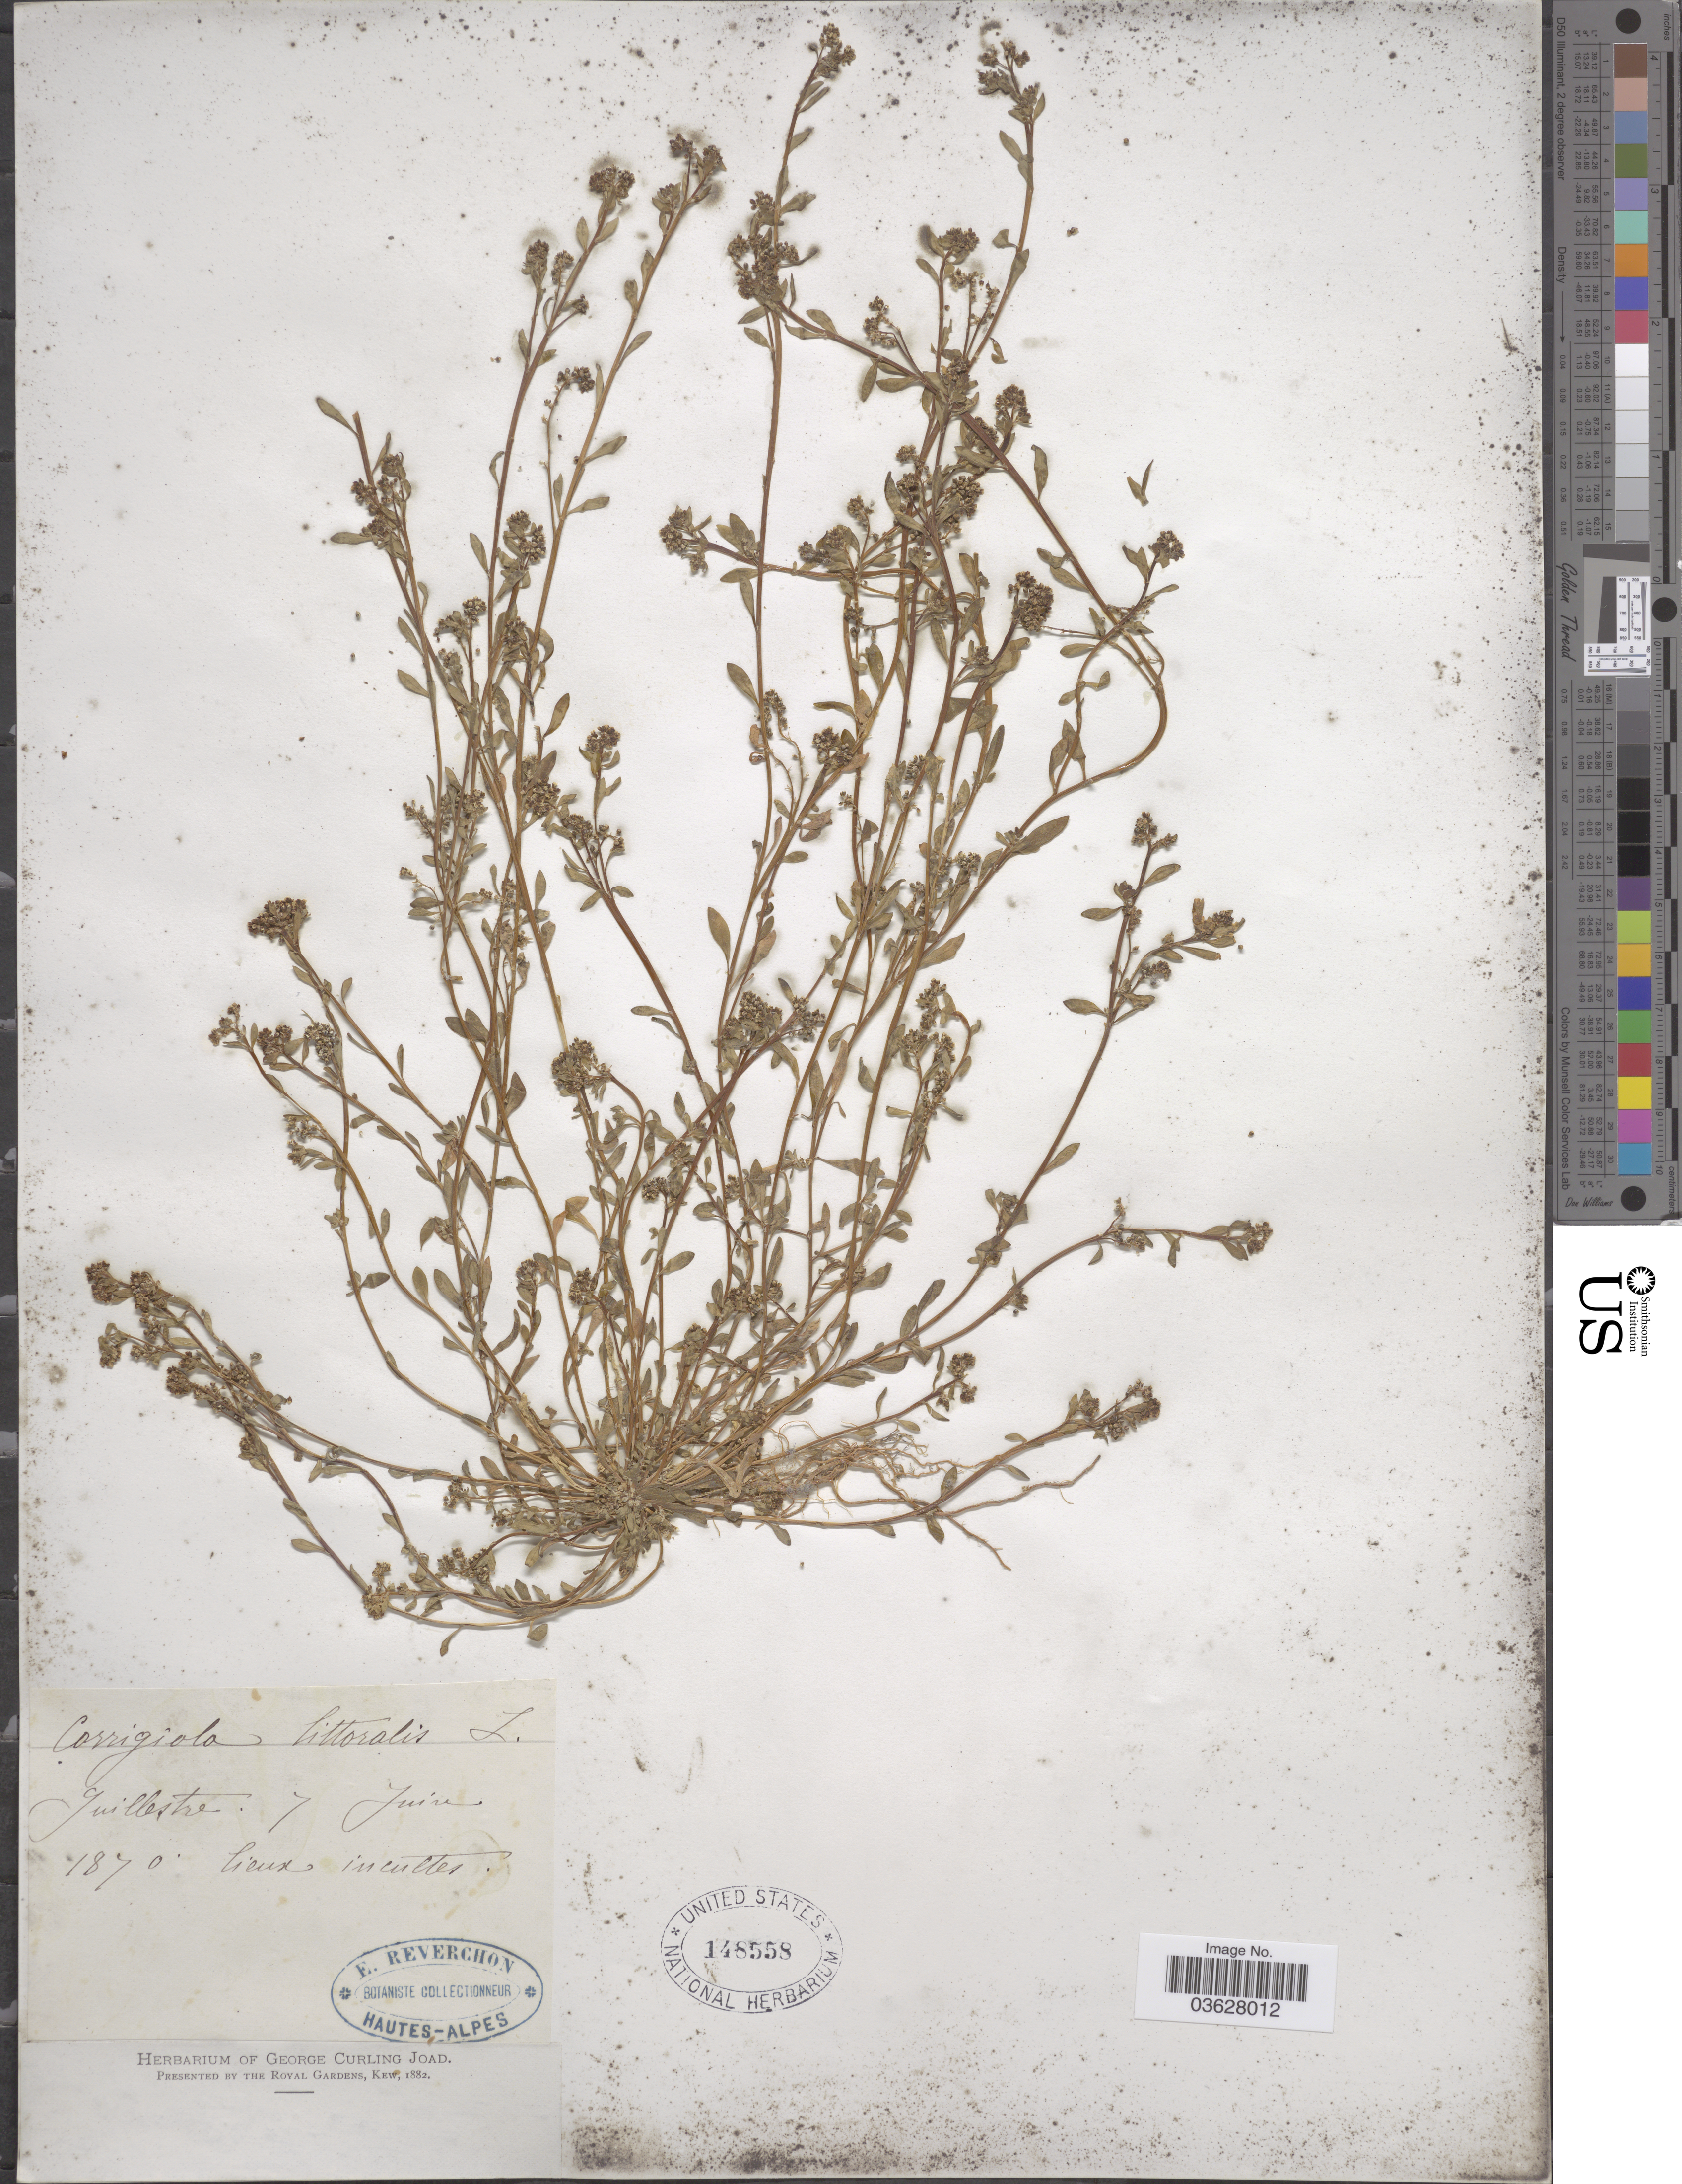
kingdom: Plantae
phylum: Tracheophyta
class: Magnoliopsida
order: Caryophyllales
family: Caryophyllaceae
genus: Corrigiola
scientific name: Corrigiola litoralis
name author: L.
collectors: E. Reverchon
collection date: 1870-06-07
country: France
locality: Guillestre.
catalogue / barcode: US 148558